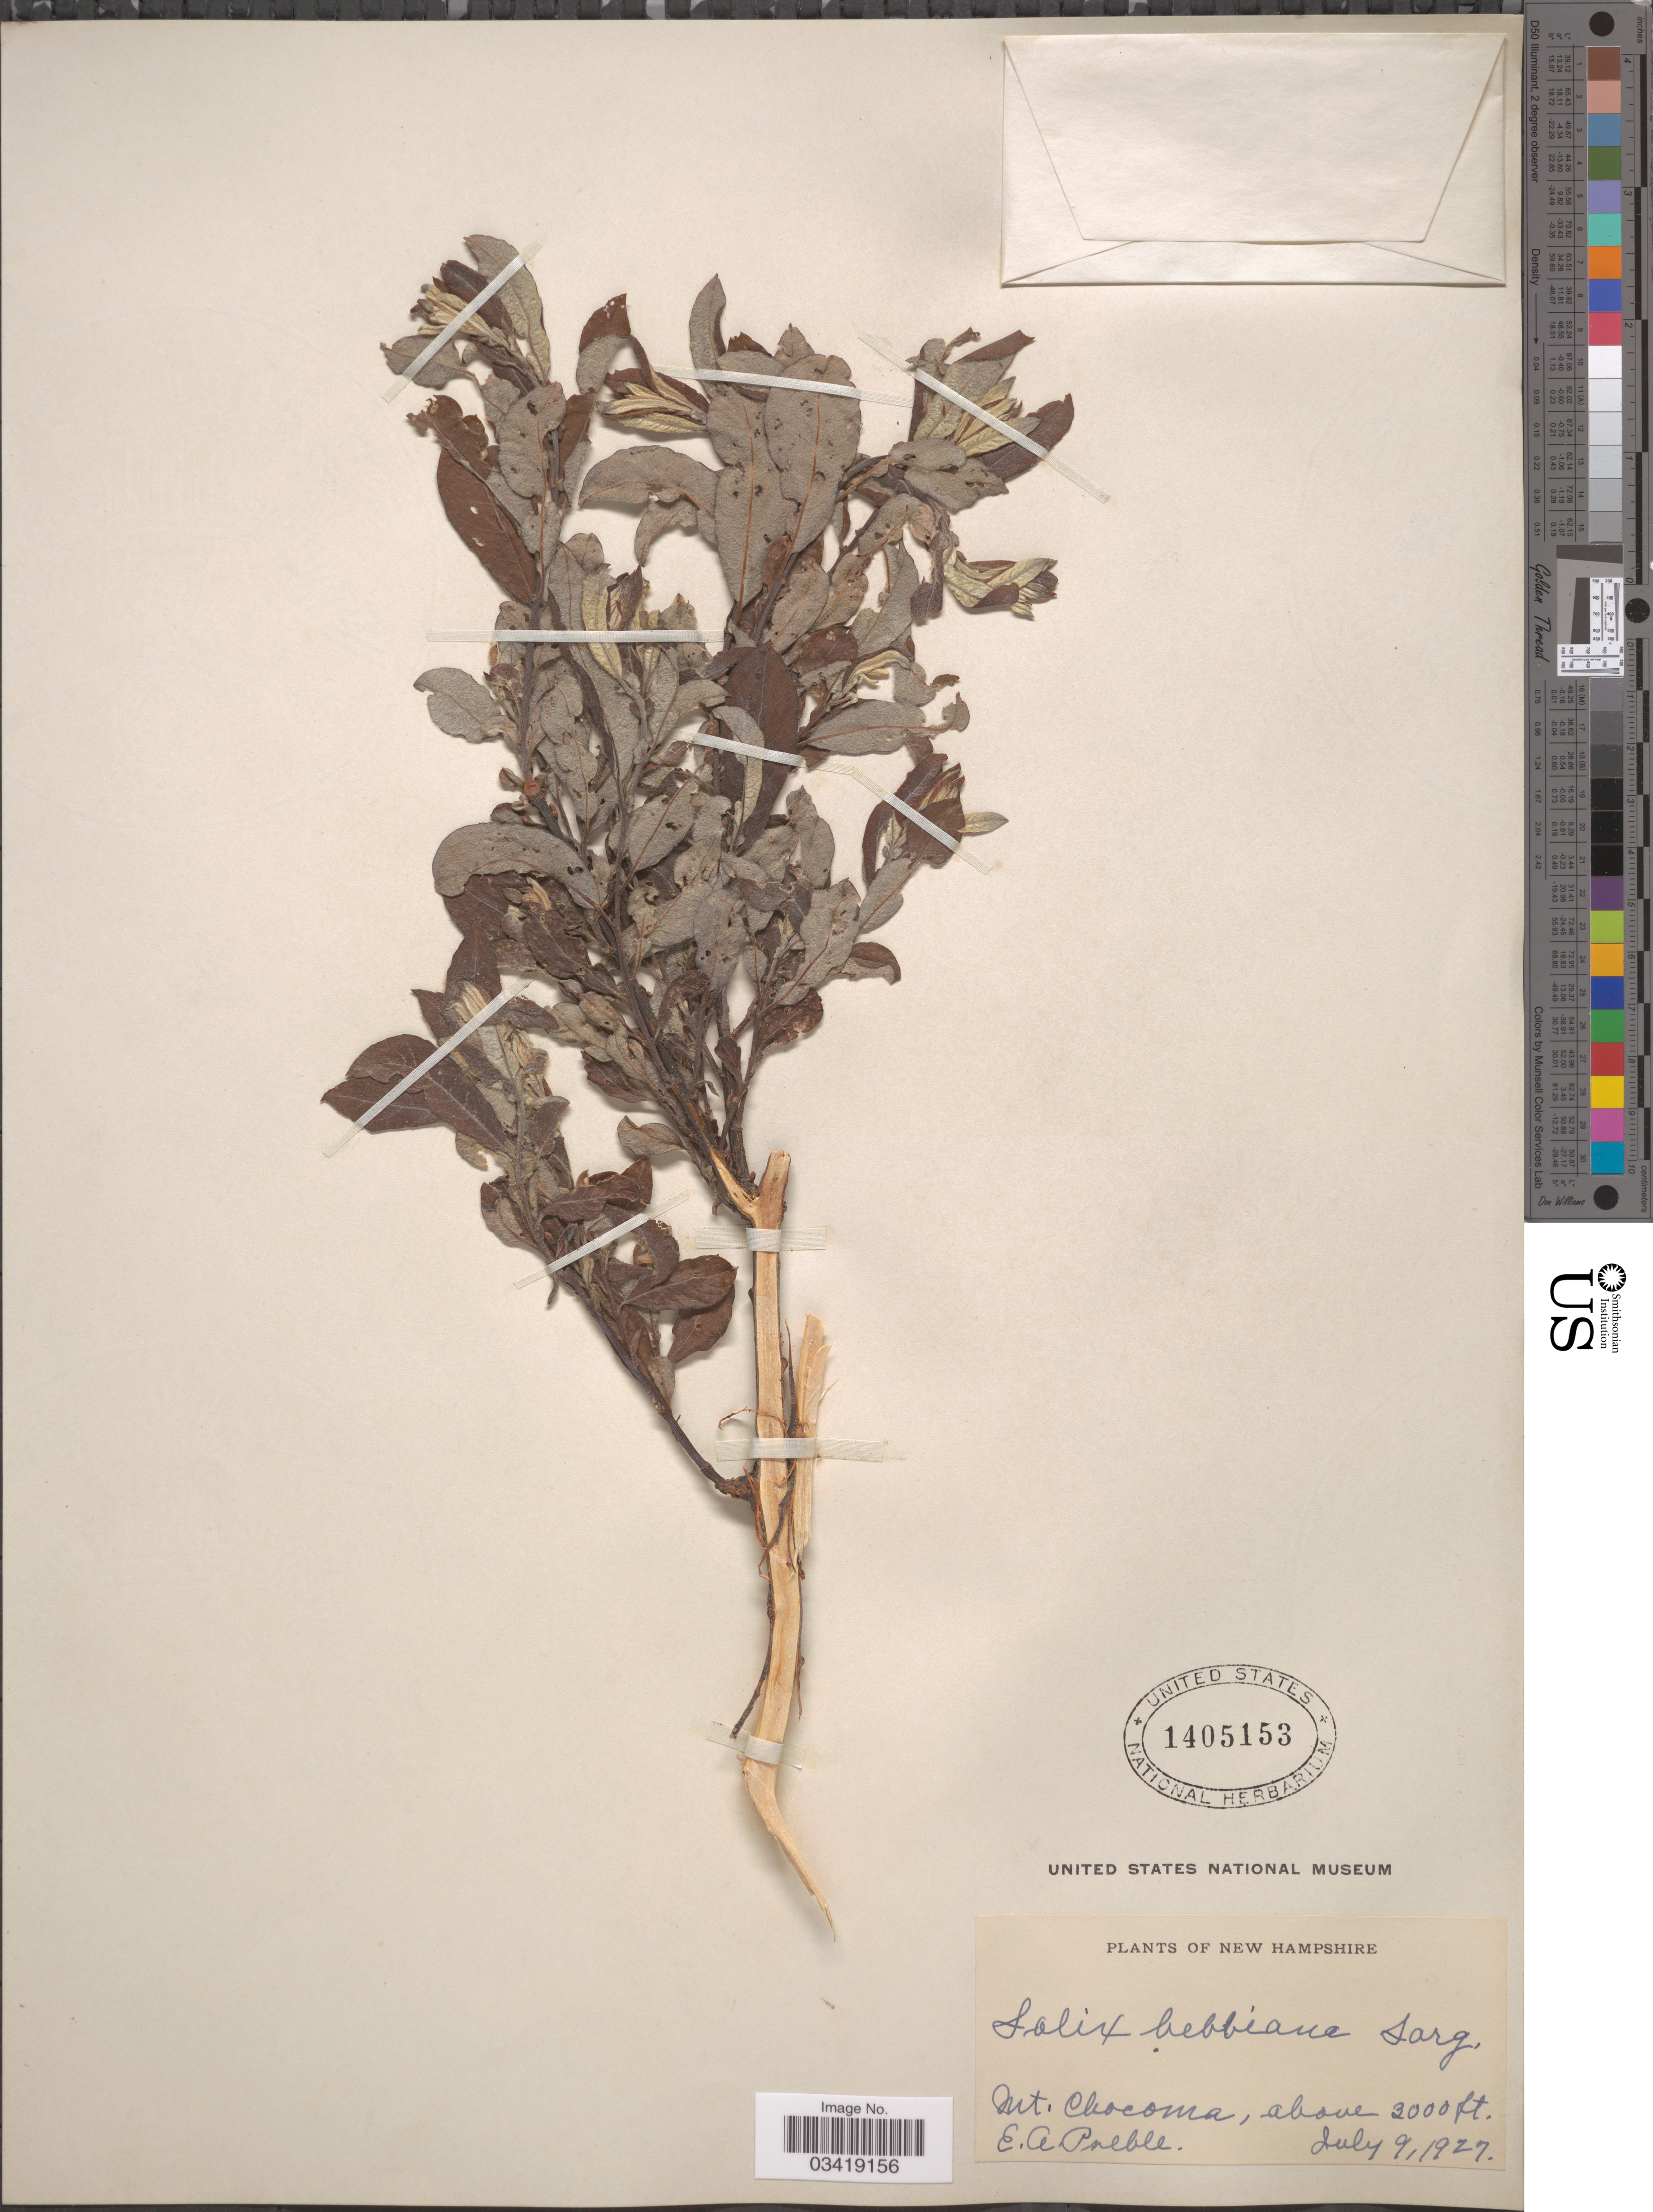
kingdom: Plantae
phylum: Tracheophyta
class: Magnoliopsida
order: Malpighiales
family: Salicaceae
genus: Salix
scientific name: Salix bebbiana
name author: Sarg.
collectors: E. Preble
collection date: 1927-07-09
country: United States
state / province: New Hampshire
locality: Mt. Chocoma.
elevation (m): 914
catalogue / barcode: US 1405153